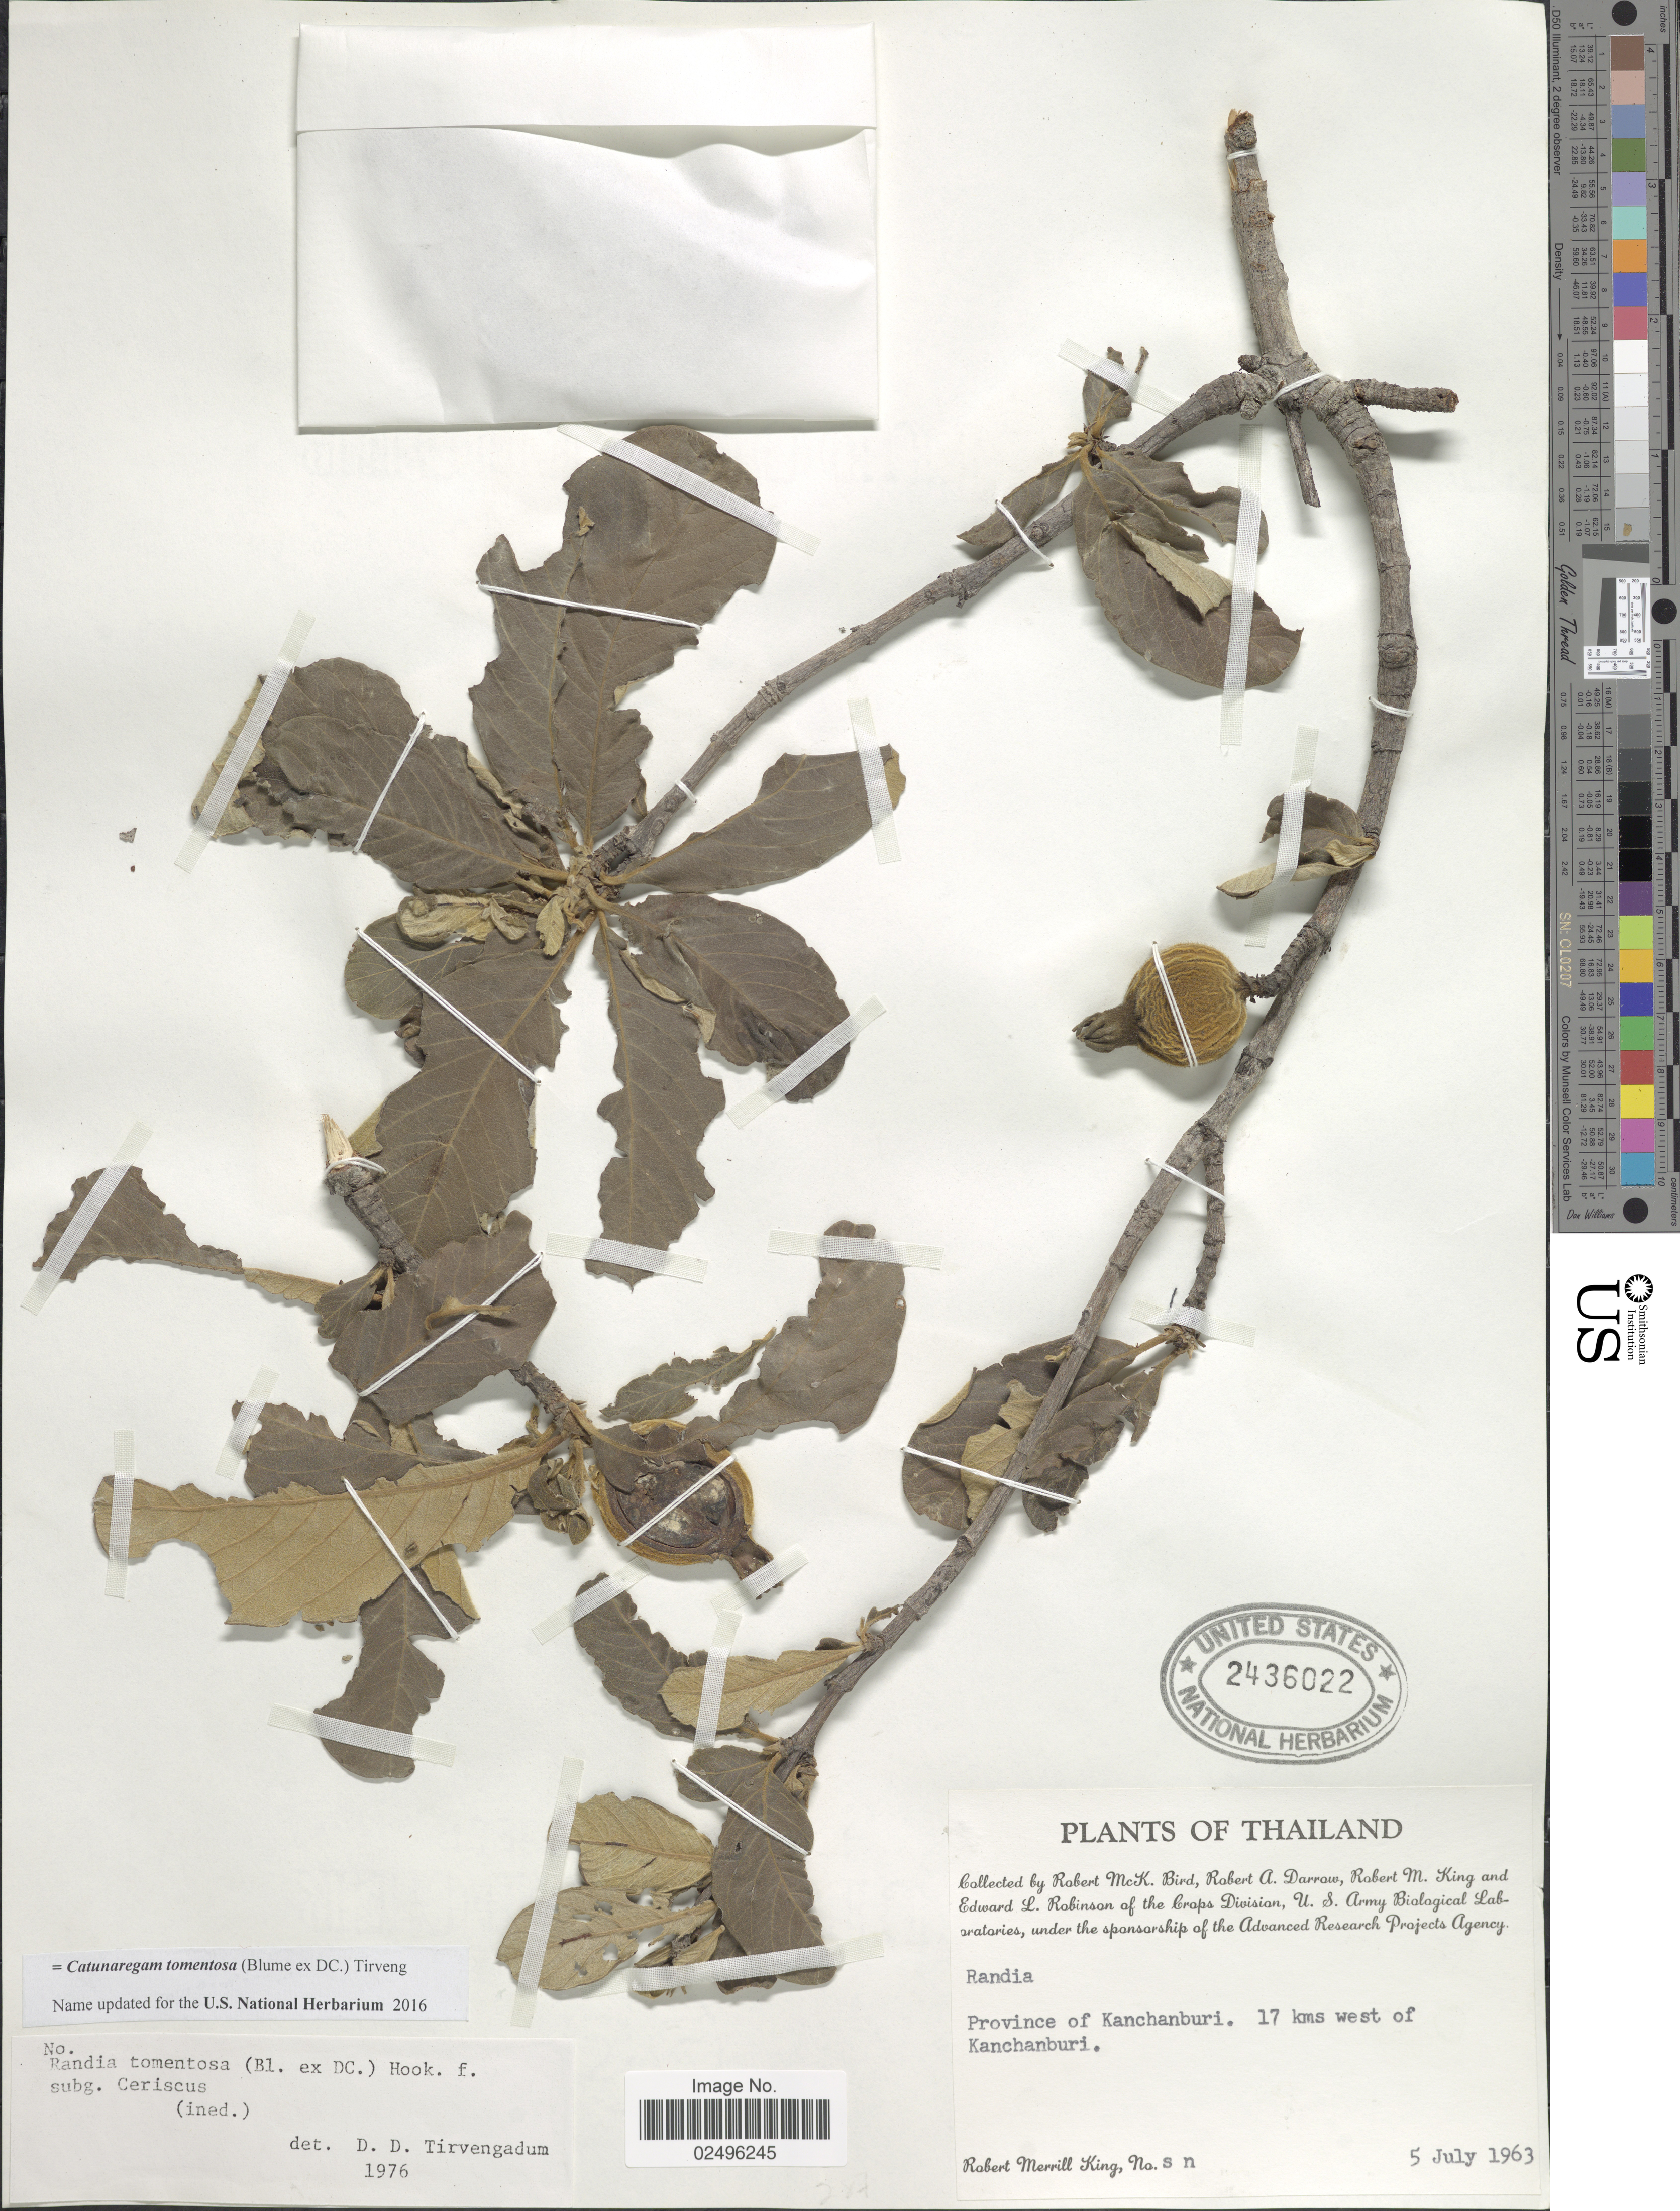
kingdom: Plantae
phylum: Tracheophyta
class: Magnoliopsida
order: Gentianales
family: Rubiaceae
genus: Catunaregam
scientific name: Catunaregam tomentosa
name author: (Blume ex DC.) Tirveng.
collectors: R. M. King, R. M. Bird, R. A. Darrow & E. L. Robinson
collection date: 1963-07-05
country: Thailand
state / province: Kanchanaburi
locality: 17 kms west of Kanchanburi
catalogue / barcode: US 2436022